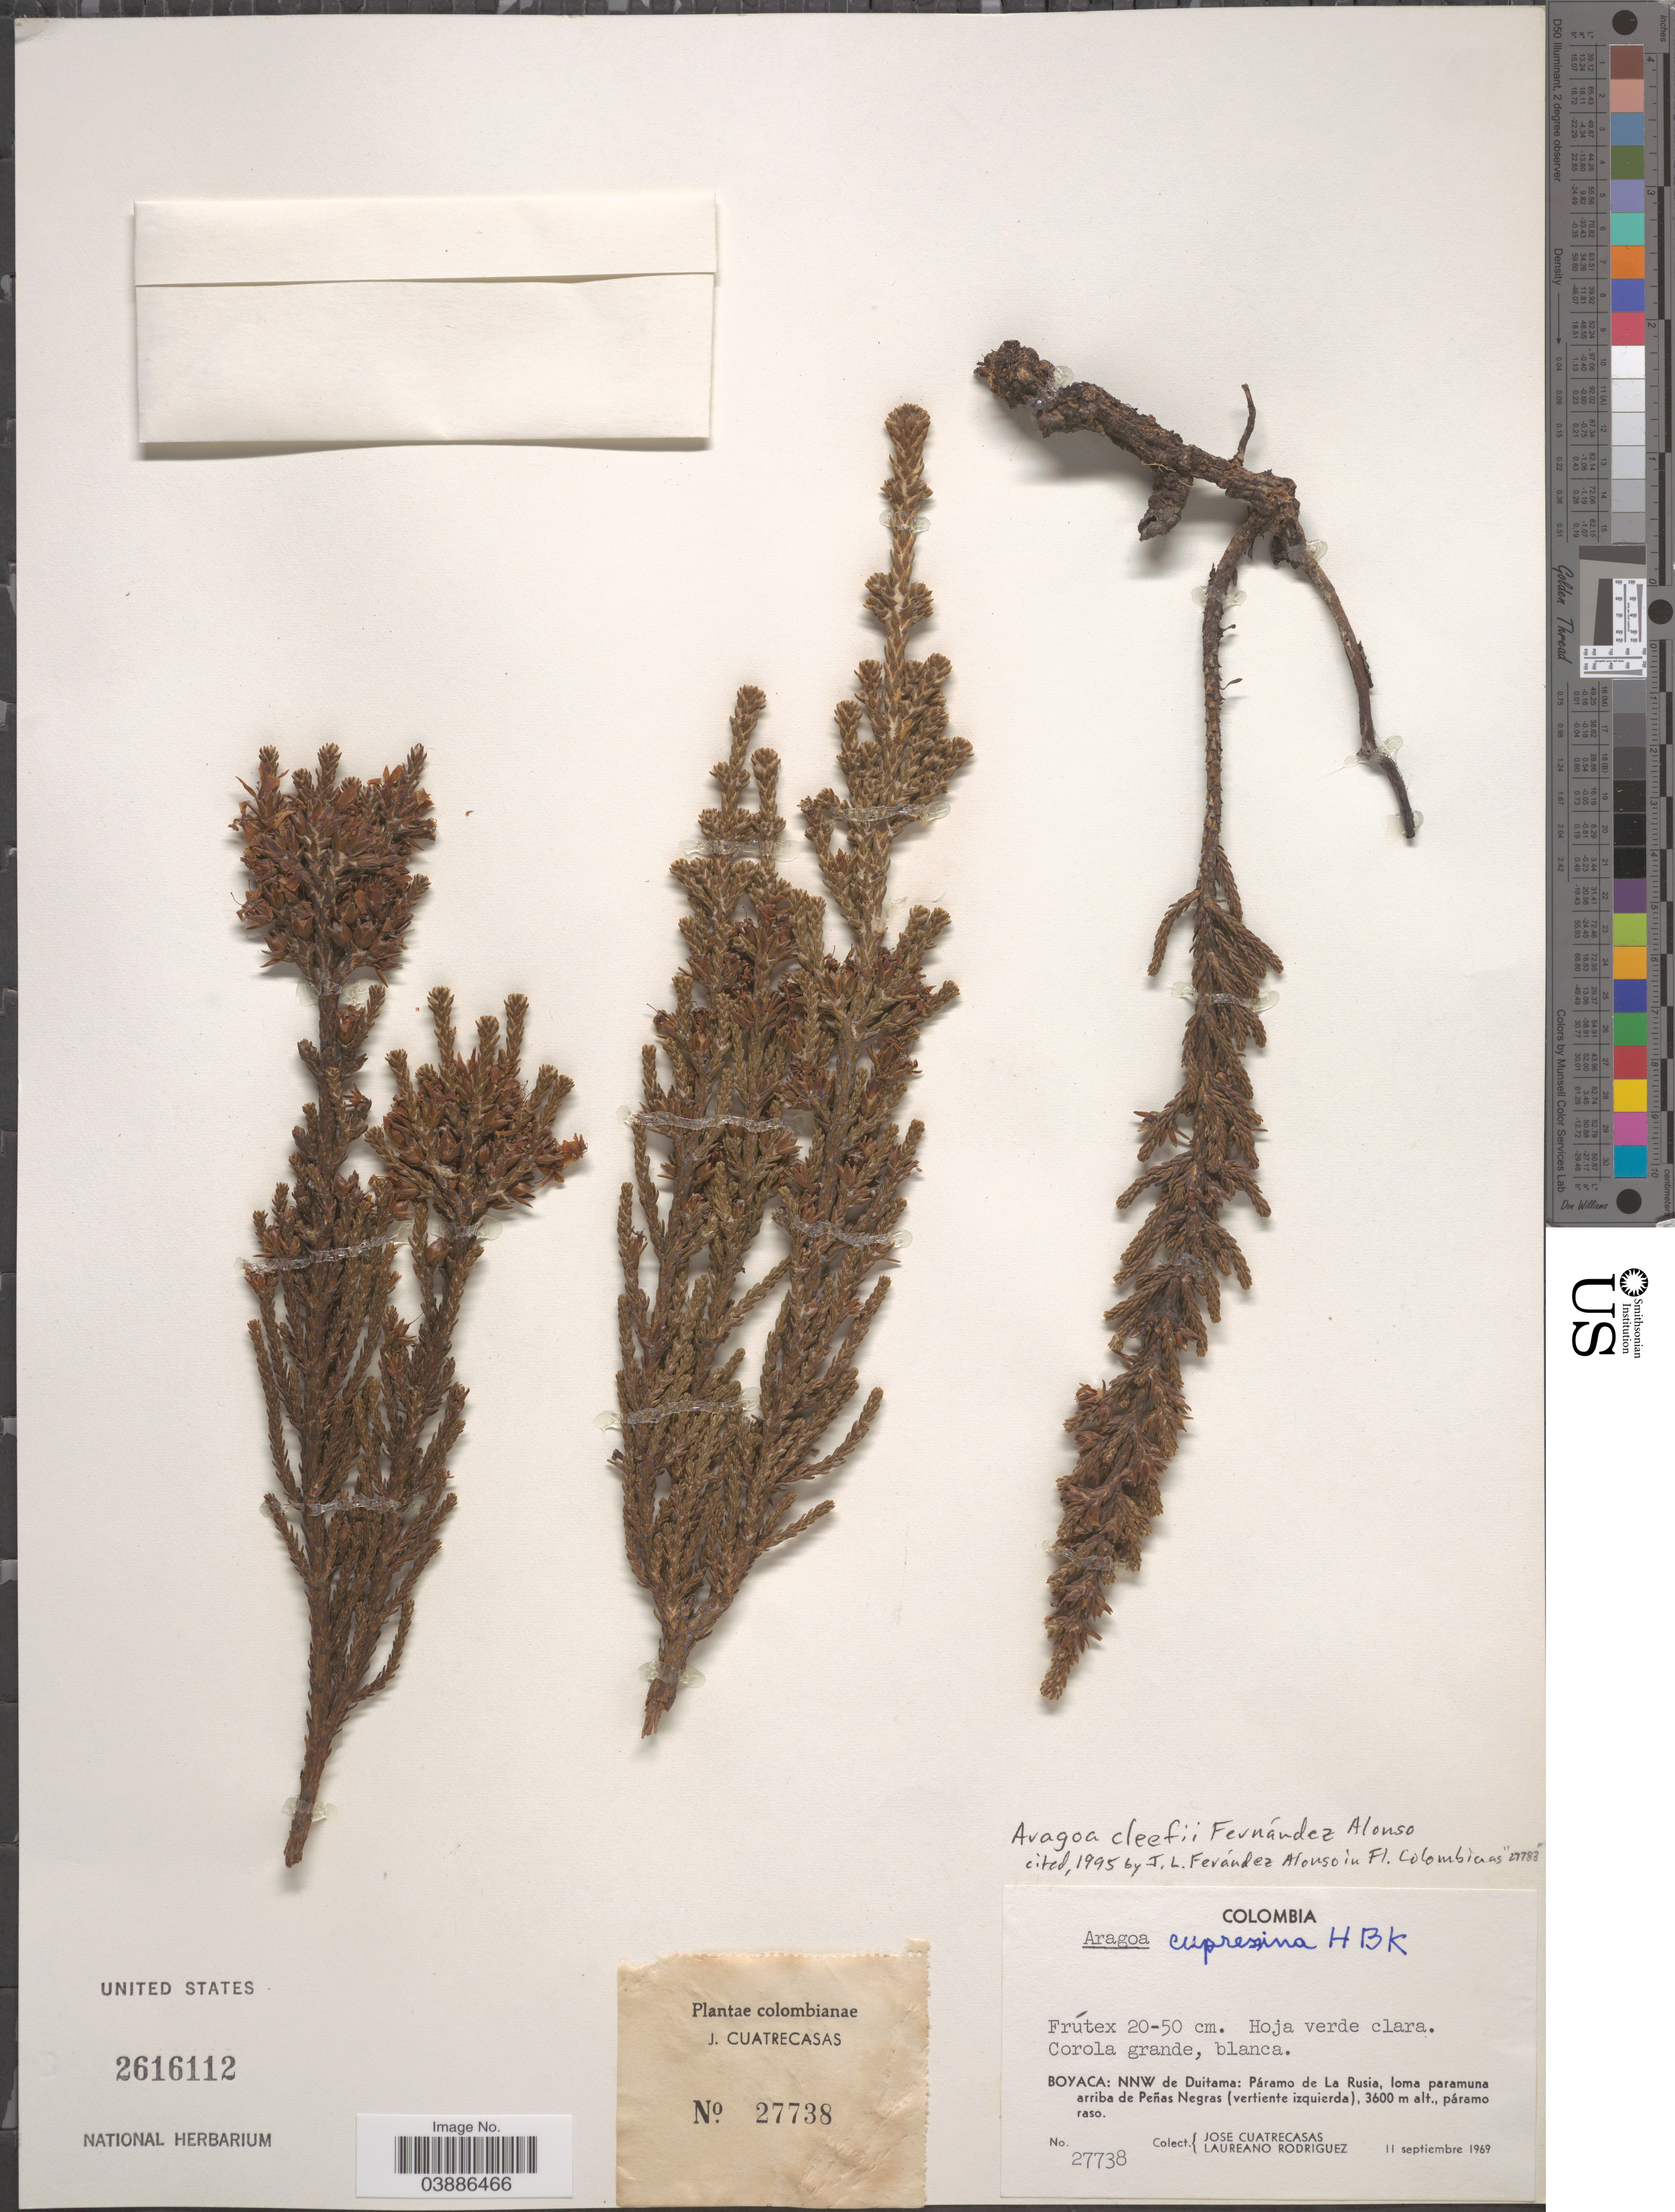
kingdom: Plantae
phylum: Tracheophyta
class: Magnoliopsida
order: Lamiales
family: Plantaginaceae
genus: Aragoa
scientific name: Aragoa cleefii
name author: Fern. Alonso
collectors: J. Cuatrecasas & L. Rodriguez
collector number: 27738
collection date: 1969-09-11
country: Colombia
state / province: Boyacá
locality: NNW de Duitama: Páramo de La Rusia, loma paramuna arriba de Peñas Negras (vertiente izquierda),páramo raso.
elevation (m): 3600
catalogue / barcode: US 2616112